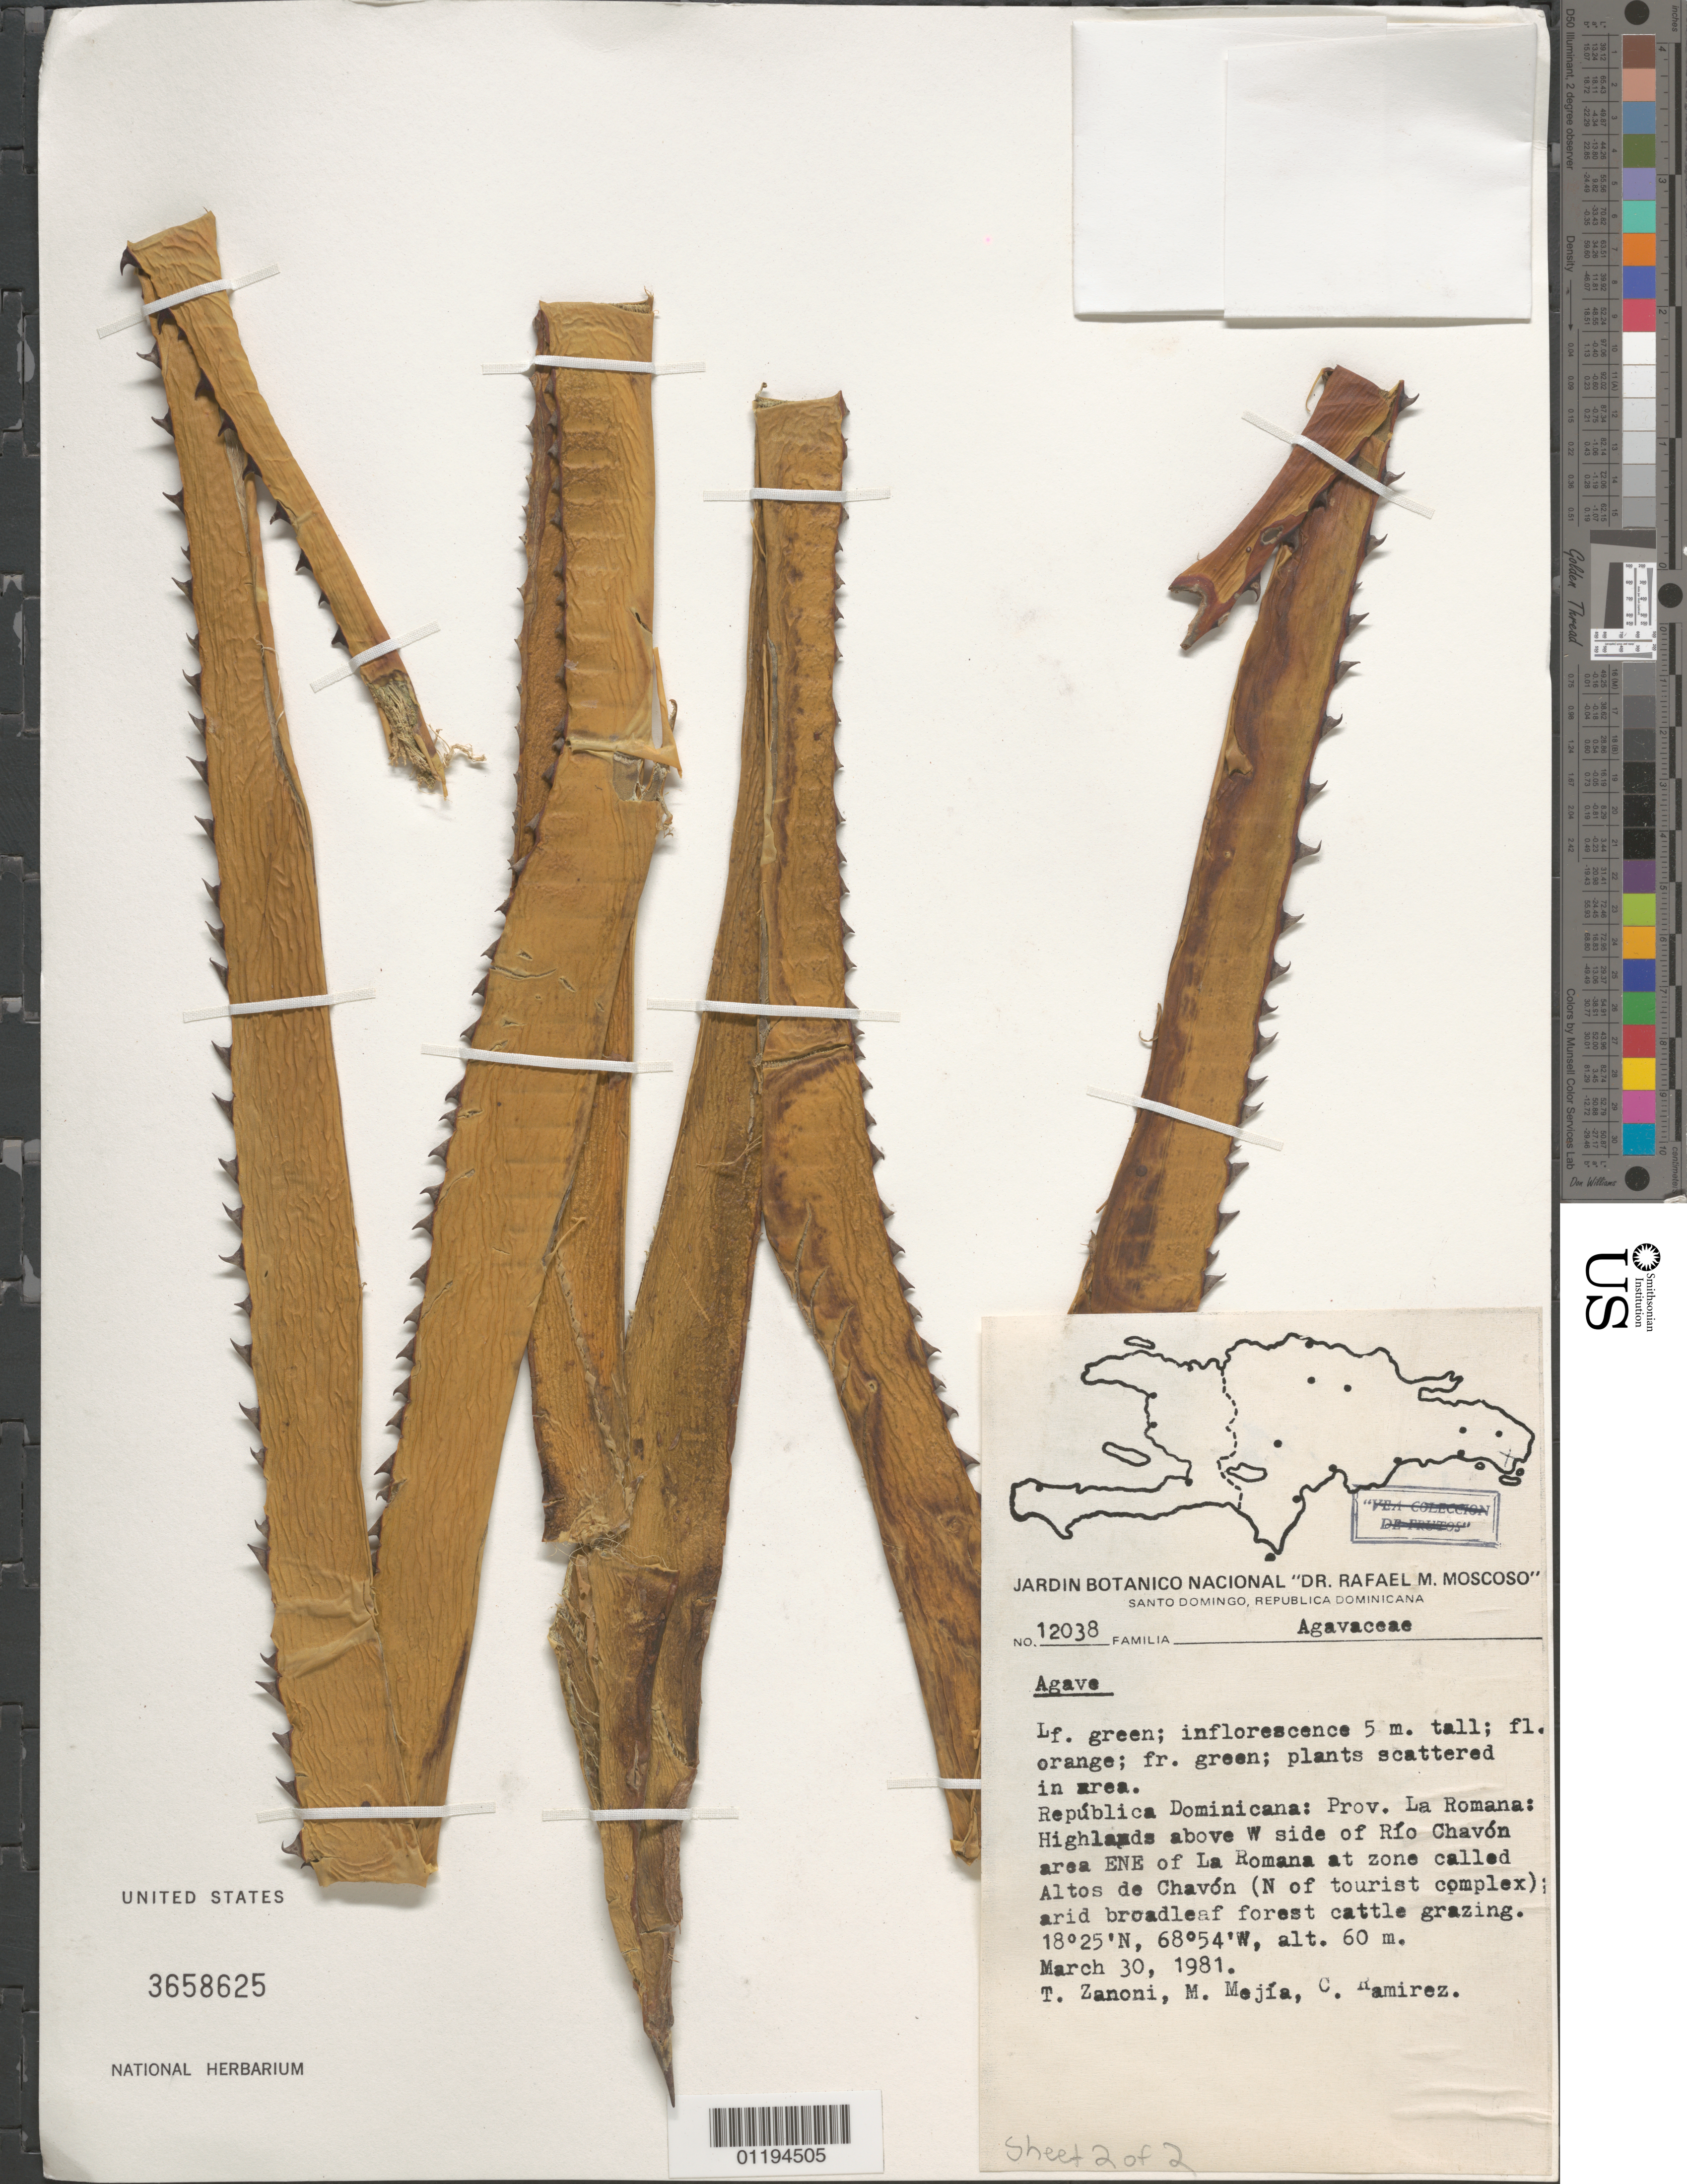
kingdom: Plantae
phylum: Tracheophyta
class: Liliopsida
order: Asparagales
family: Asparagaceae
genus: Agave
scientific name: Agave sp.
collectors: T. A. Zanoni, M. Mejia & C. Ramirez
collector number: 12038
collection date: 1981-03-30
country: Dominican Republic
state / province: La Romana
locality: Highlands above w side of Rio Chavon, area ENE of La Romana at zone called Altos de Chavon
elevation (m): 60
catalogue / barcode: US 3658625